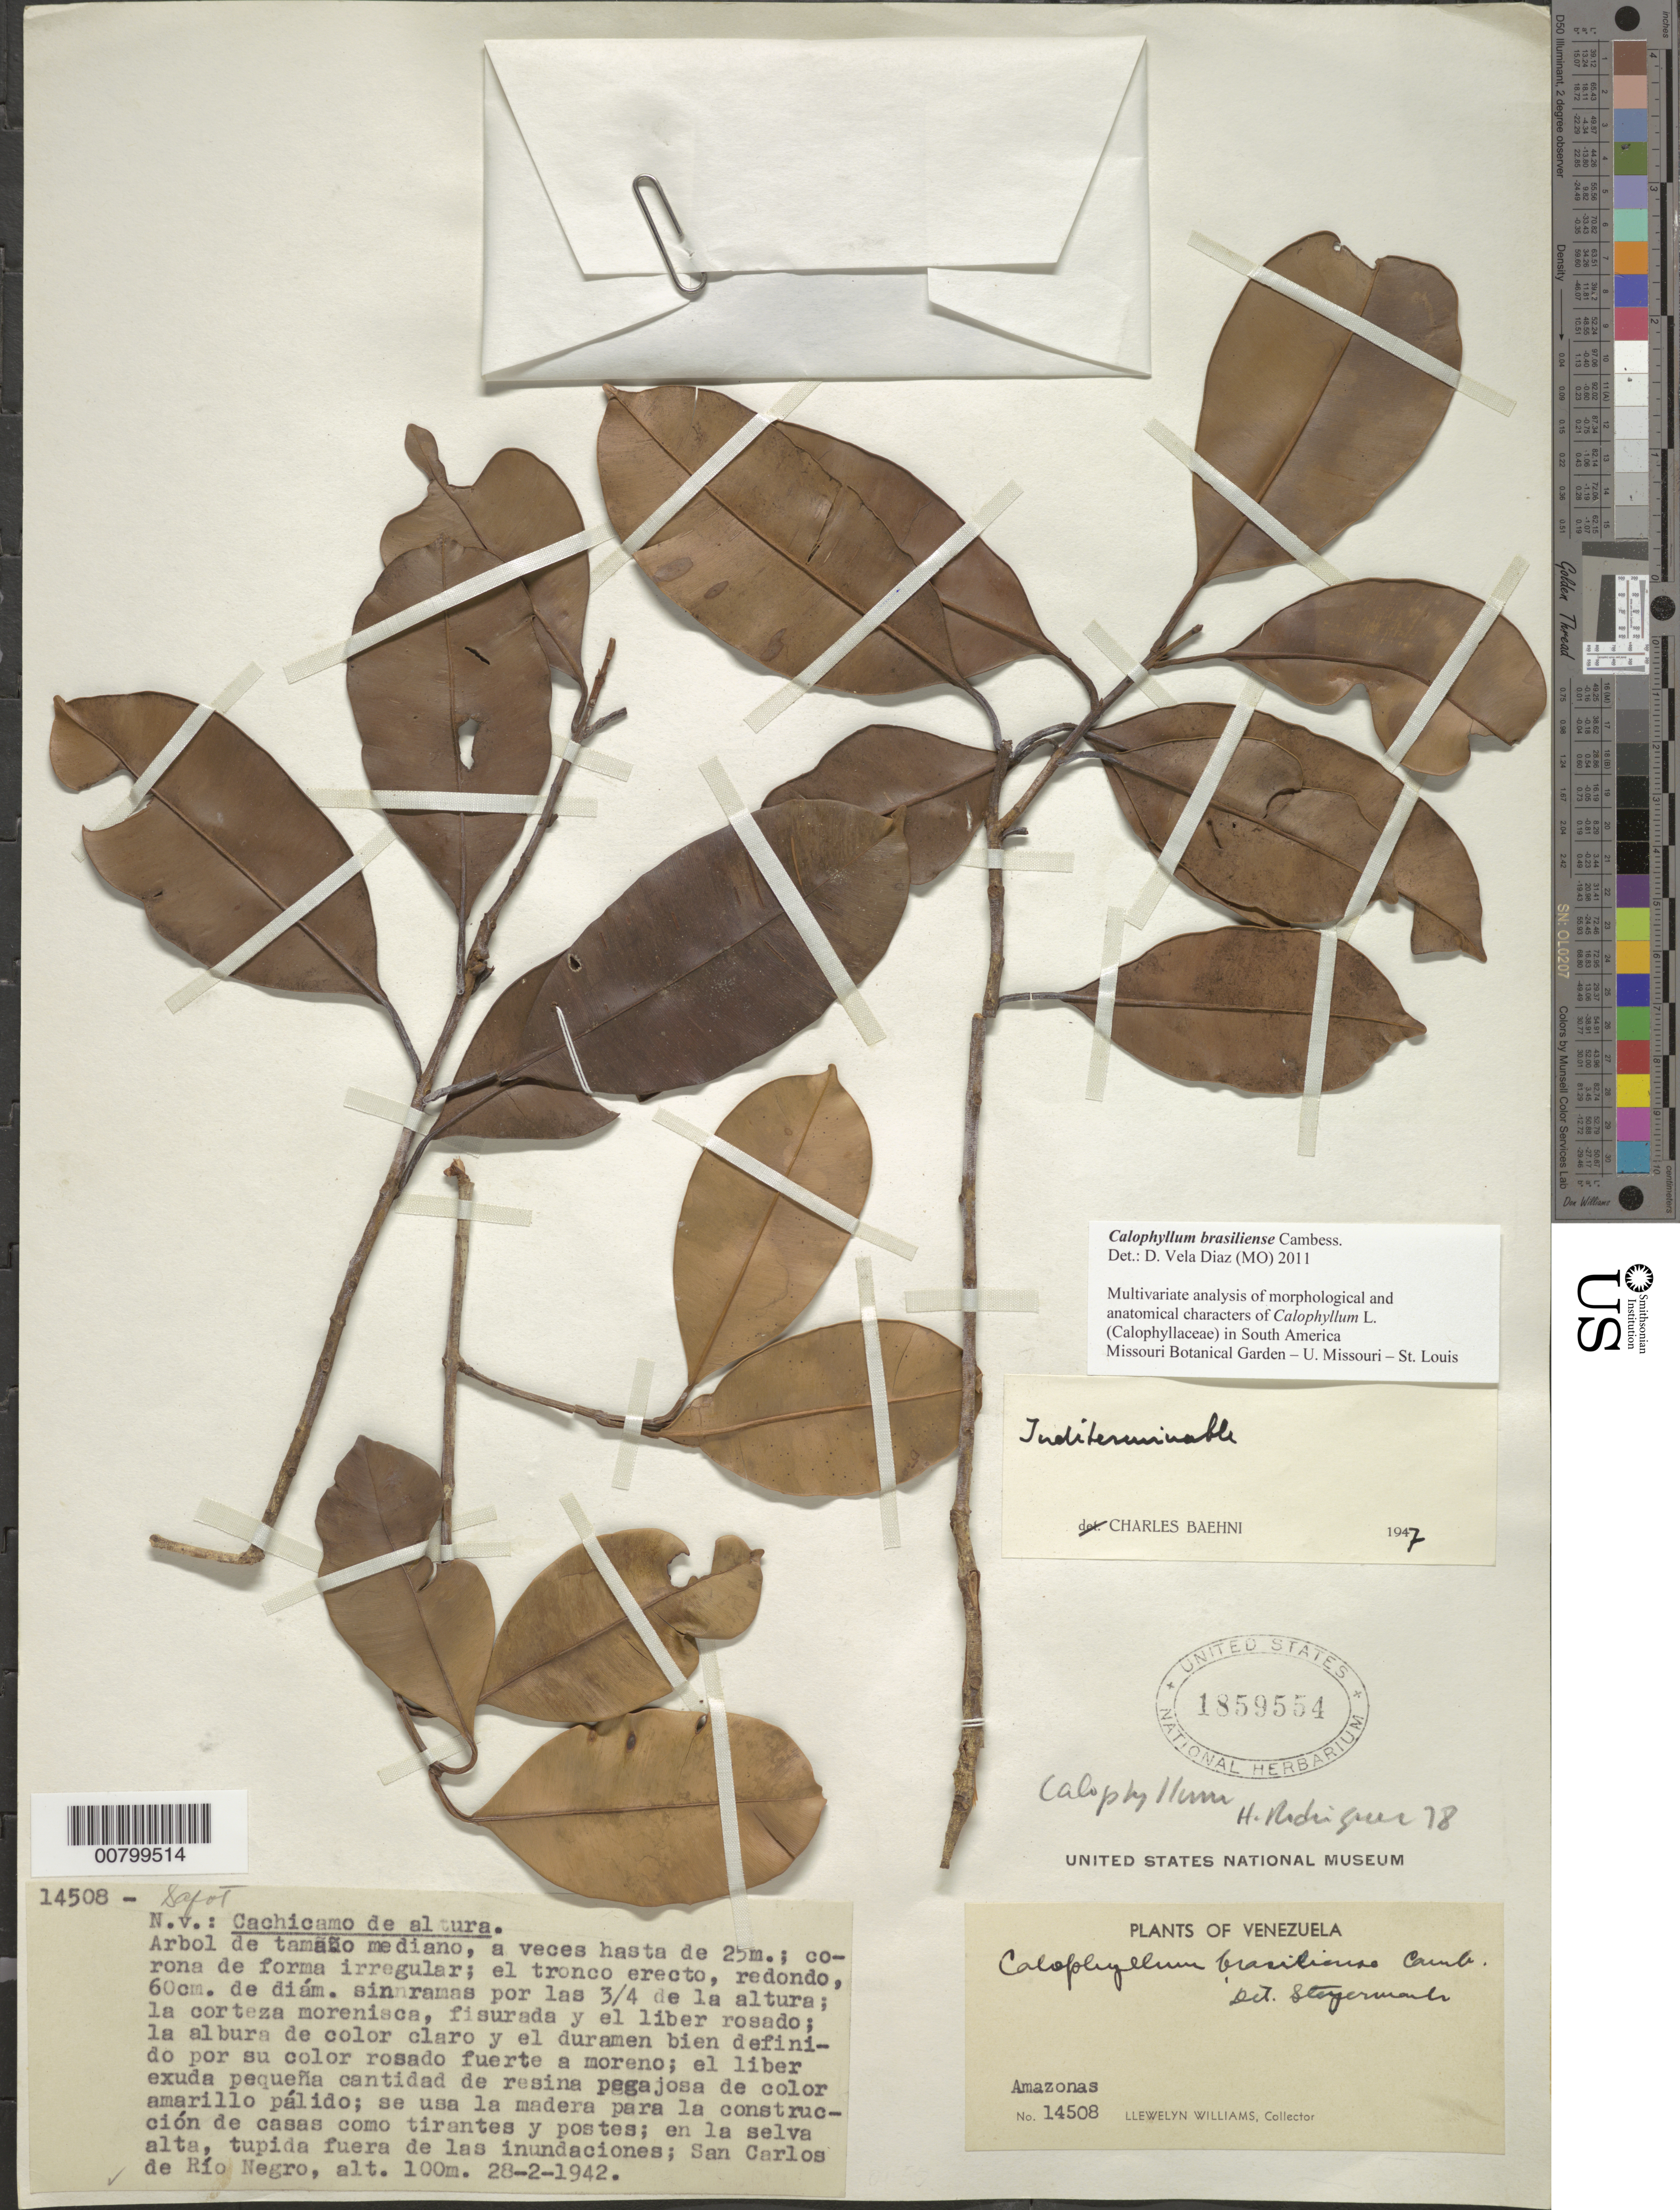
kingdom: Plantae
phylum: Tracheophyta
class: Magnoliopsida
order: Malpighiales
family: Calophyllaceae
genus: Calophyllum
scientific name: Calophyllum brasiliense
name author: Cambess.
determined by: Vela Díaz, D.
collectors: Ll. Williams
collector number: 14508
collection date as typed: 28-Feb-42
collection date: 1942-02-28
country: Venezuela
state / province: Amazonas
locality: San Carlos de Río Negro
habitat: Selva alta tupida de tierra firme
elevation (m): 100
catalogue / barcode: US 1859554